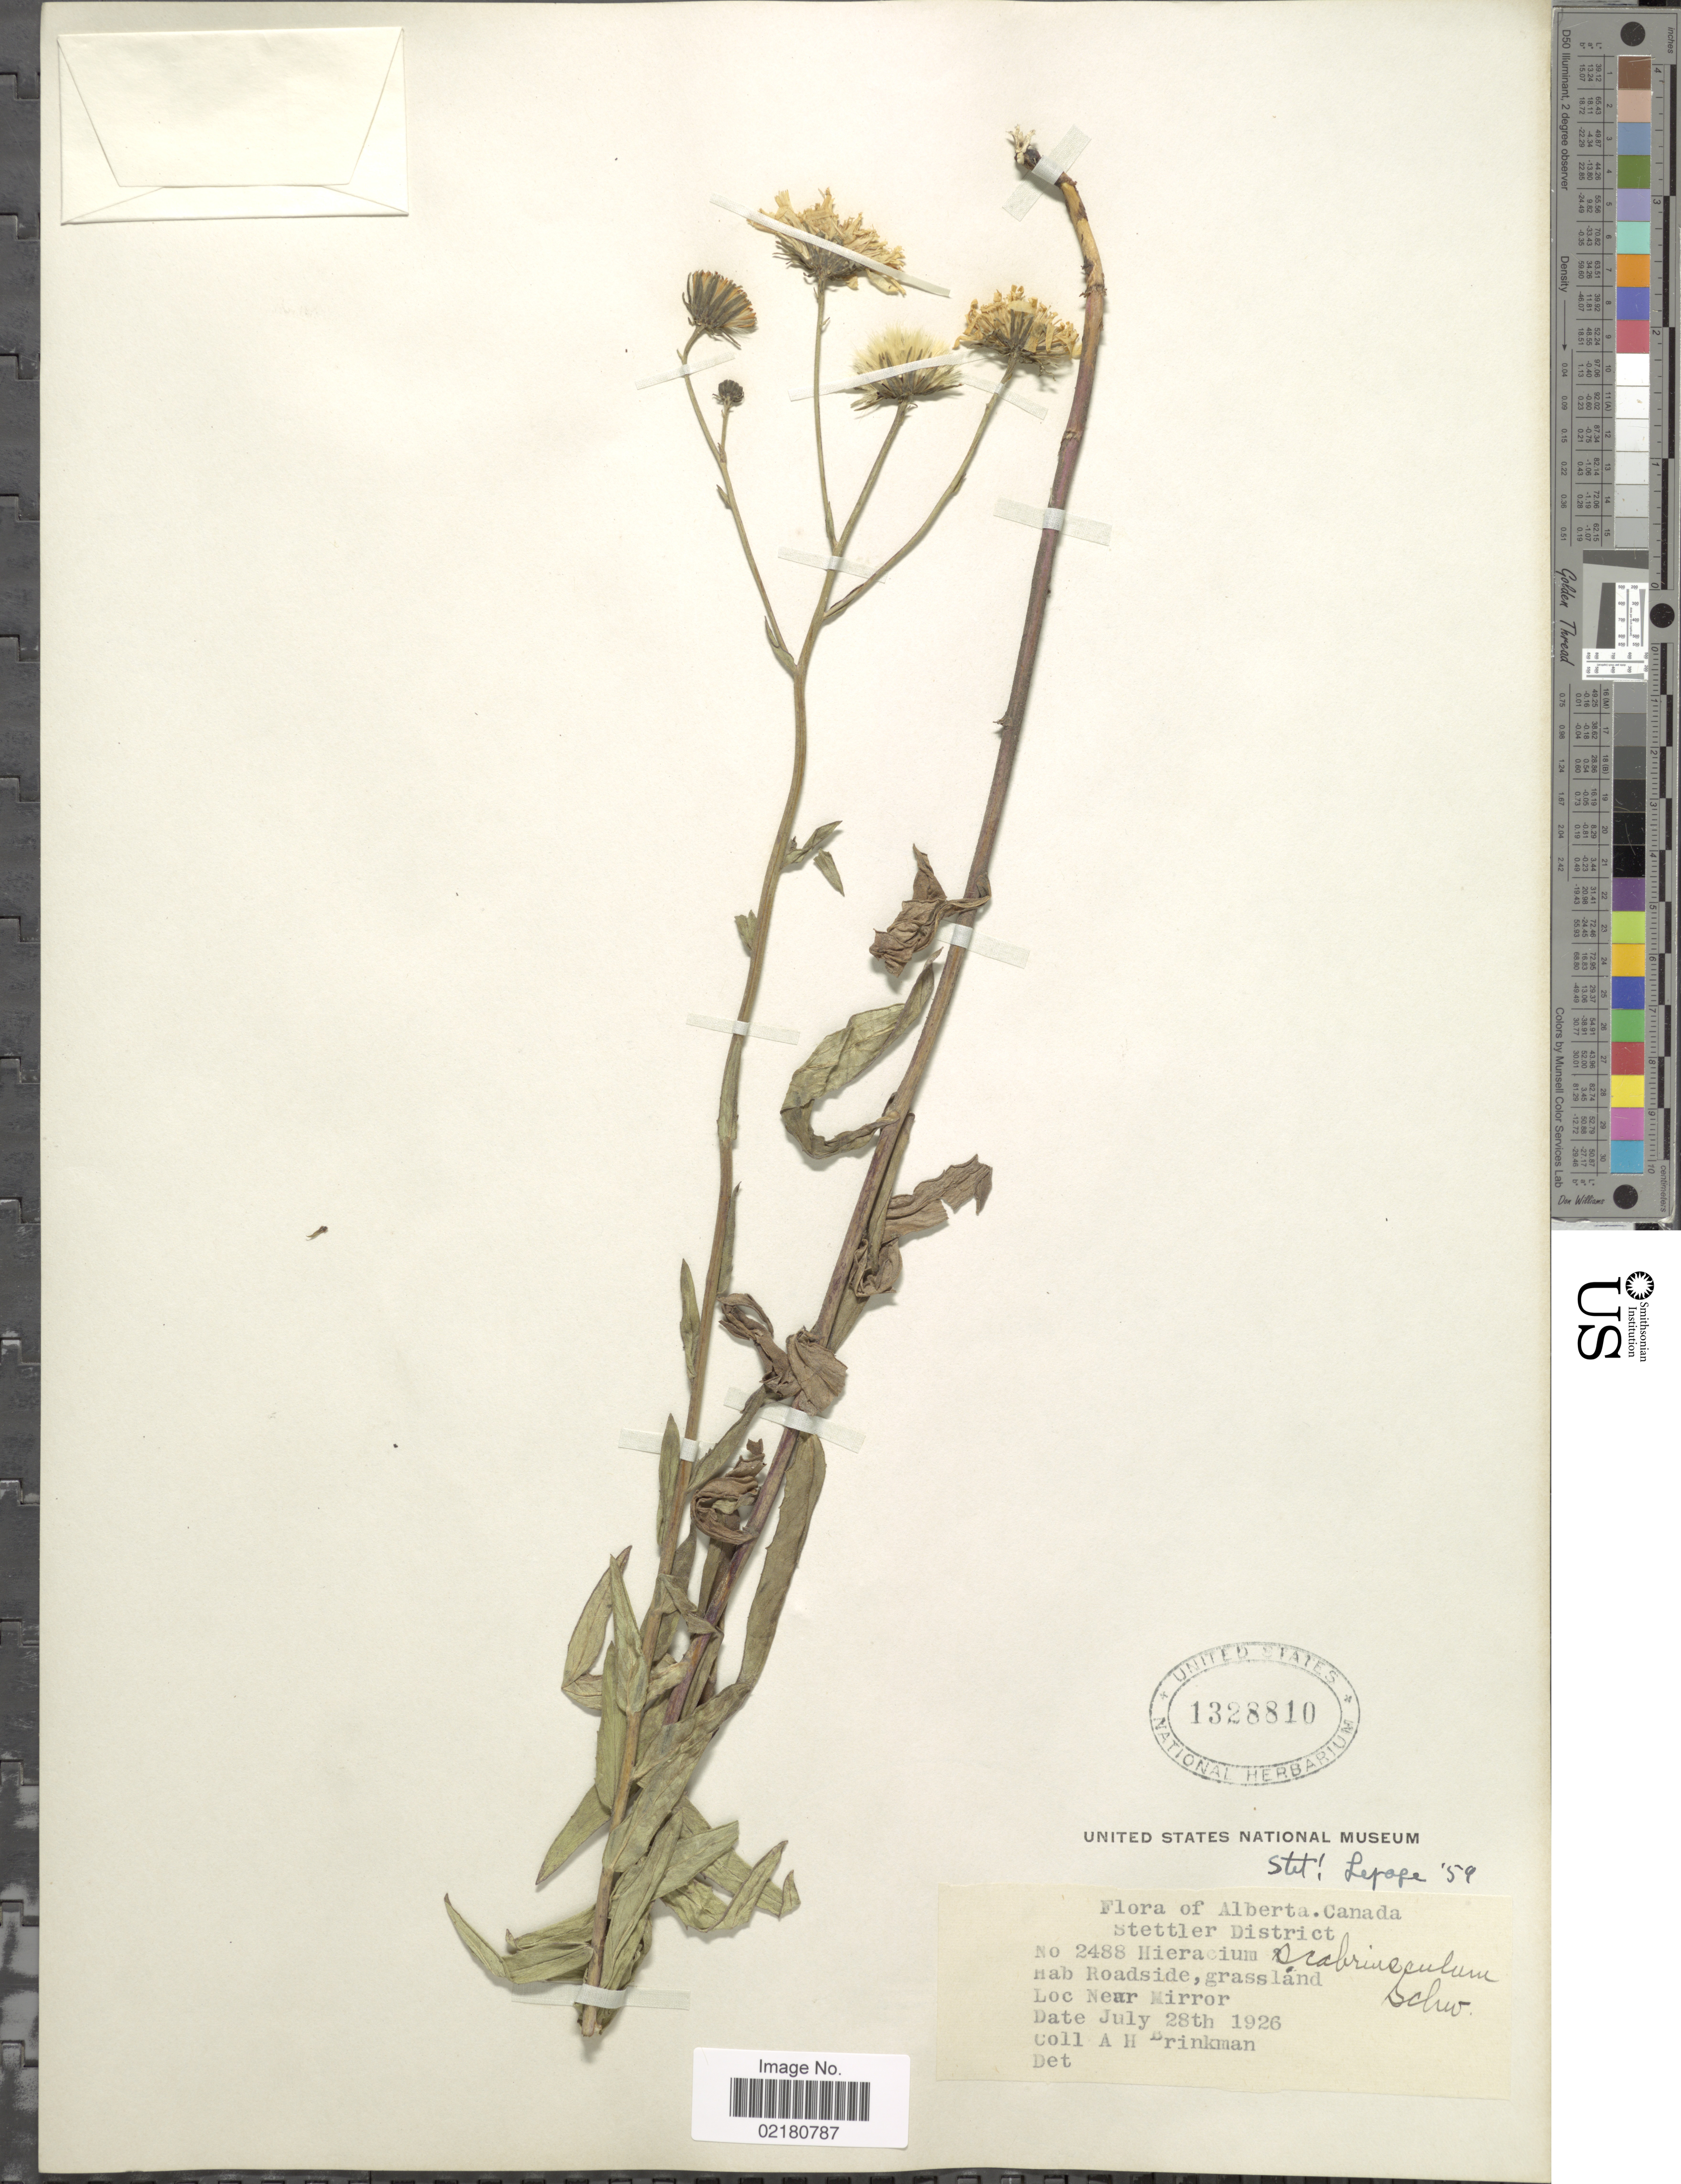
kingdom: Plantae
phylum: Tracheophyta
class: Magnoliopsida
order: Asterales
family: Asteraceae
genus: Hieracium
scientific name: Hieracium umbellatum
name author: L.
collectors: A. Brinkman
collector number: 2488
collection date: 1926-07-28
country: Canada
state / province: Alberta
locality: Alberta, Canada, Stettler District, Roadside, Grassland, Near Mirror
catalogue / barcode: US 1328810